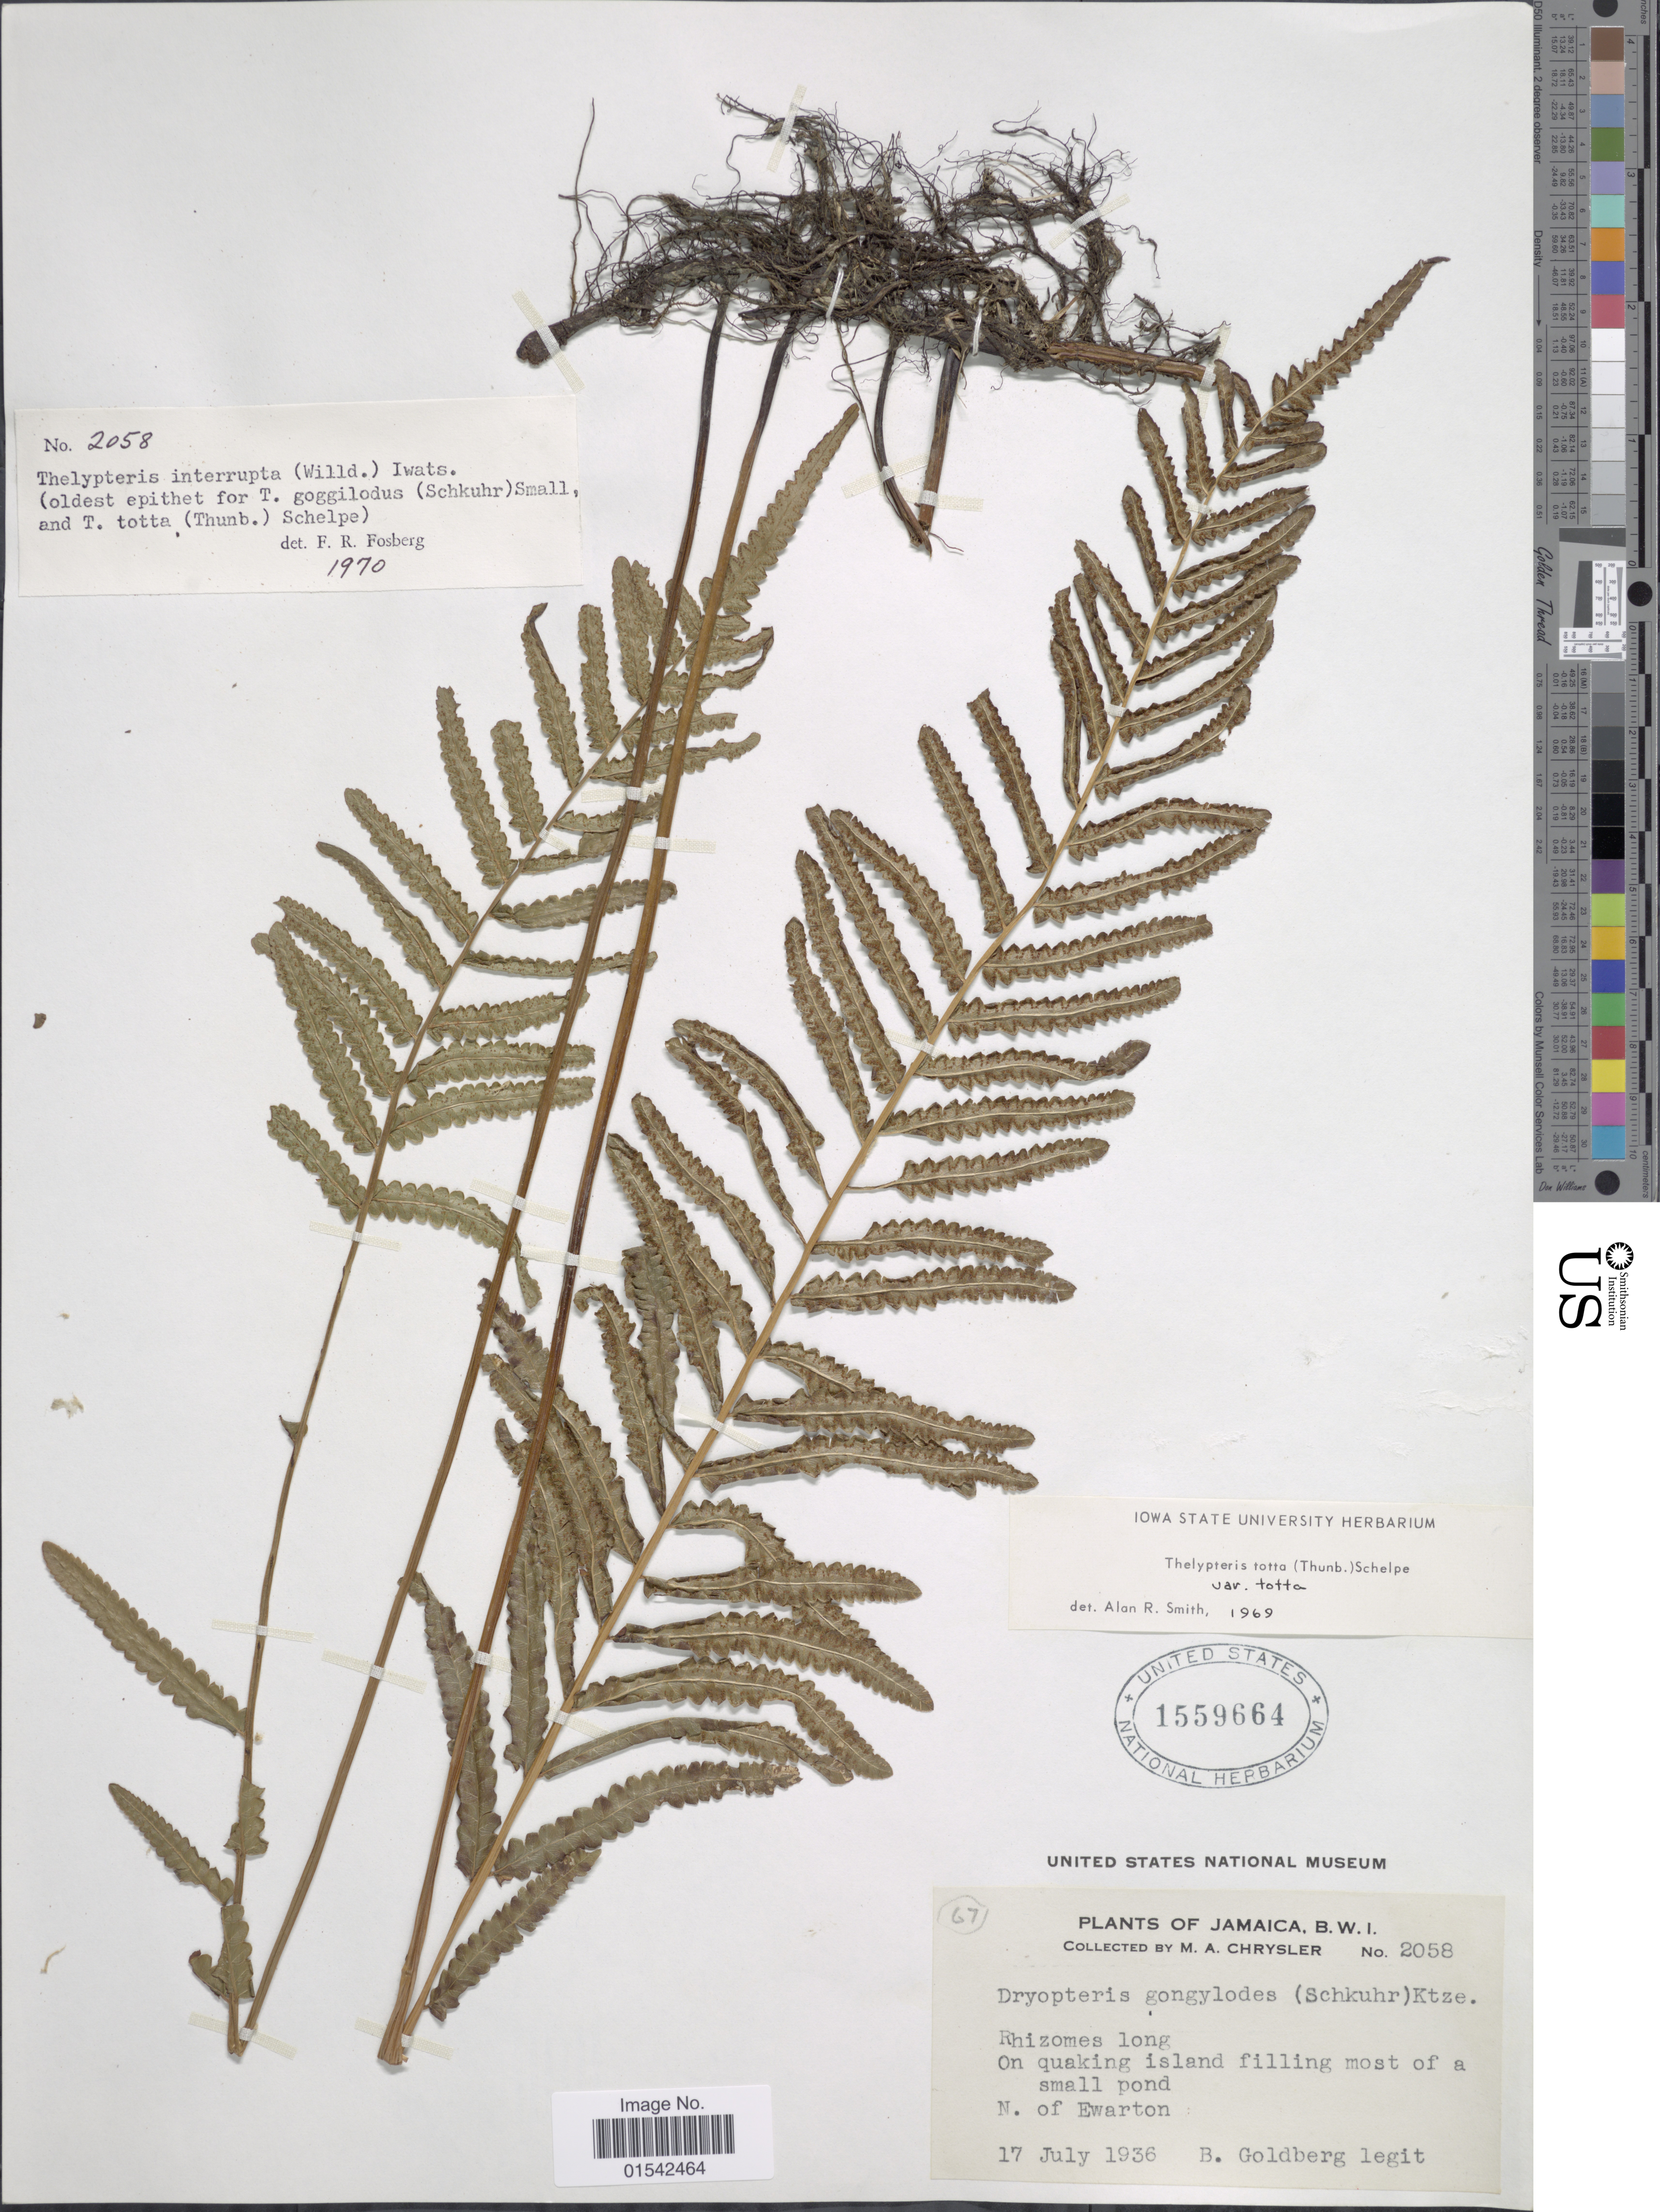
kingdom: Plantae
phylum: Tracheophyta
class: Polypodiopsida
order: Polypodiales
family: Thelypteridaceae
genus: Cyclosorus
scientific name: Cyclosorus interruptus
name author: (Willd.) H. Itô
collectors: B. Goldberg & M. A. Chrysler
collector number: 2058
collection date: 1936-07-17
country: Jamaica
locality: B.W.I., on quaking island filling most of a small pond, N. of Ewarton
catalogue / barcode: US 1559664